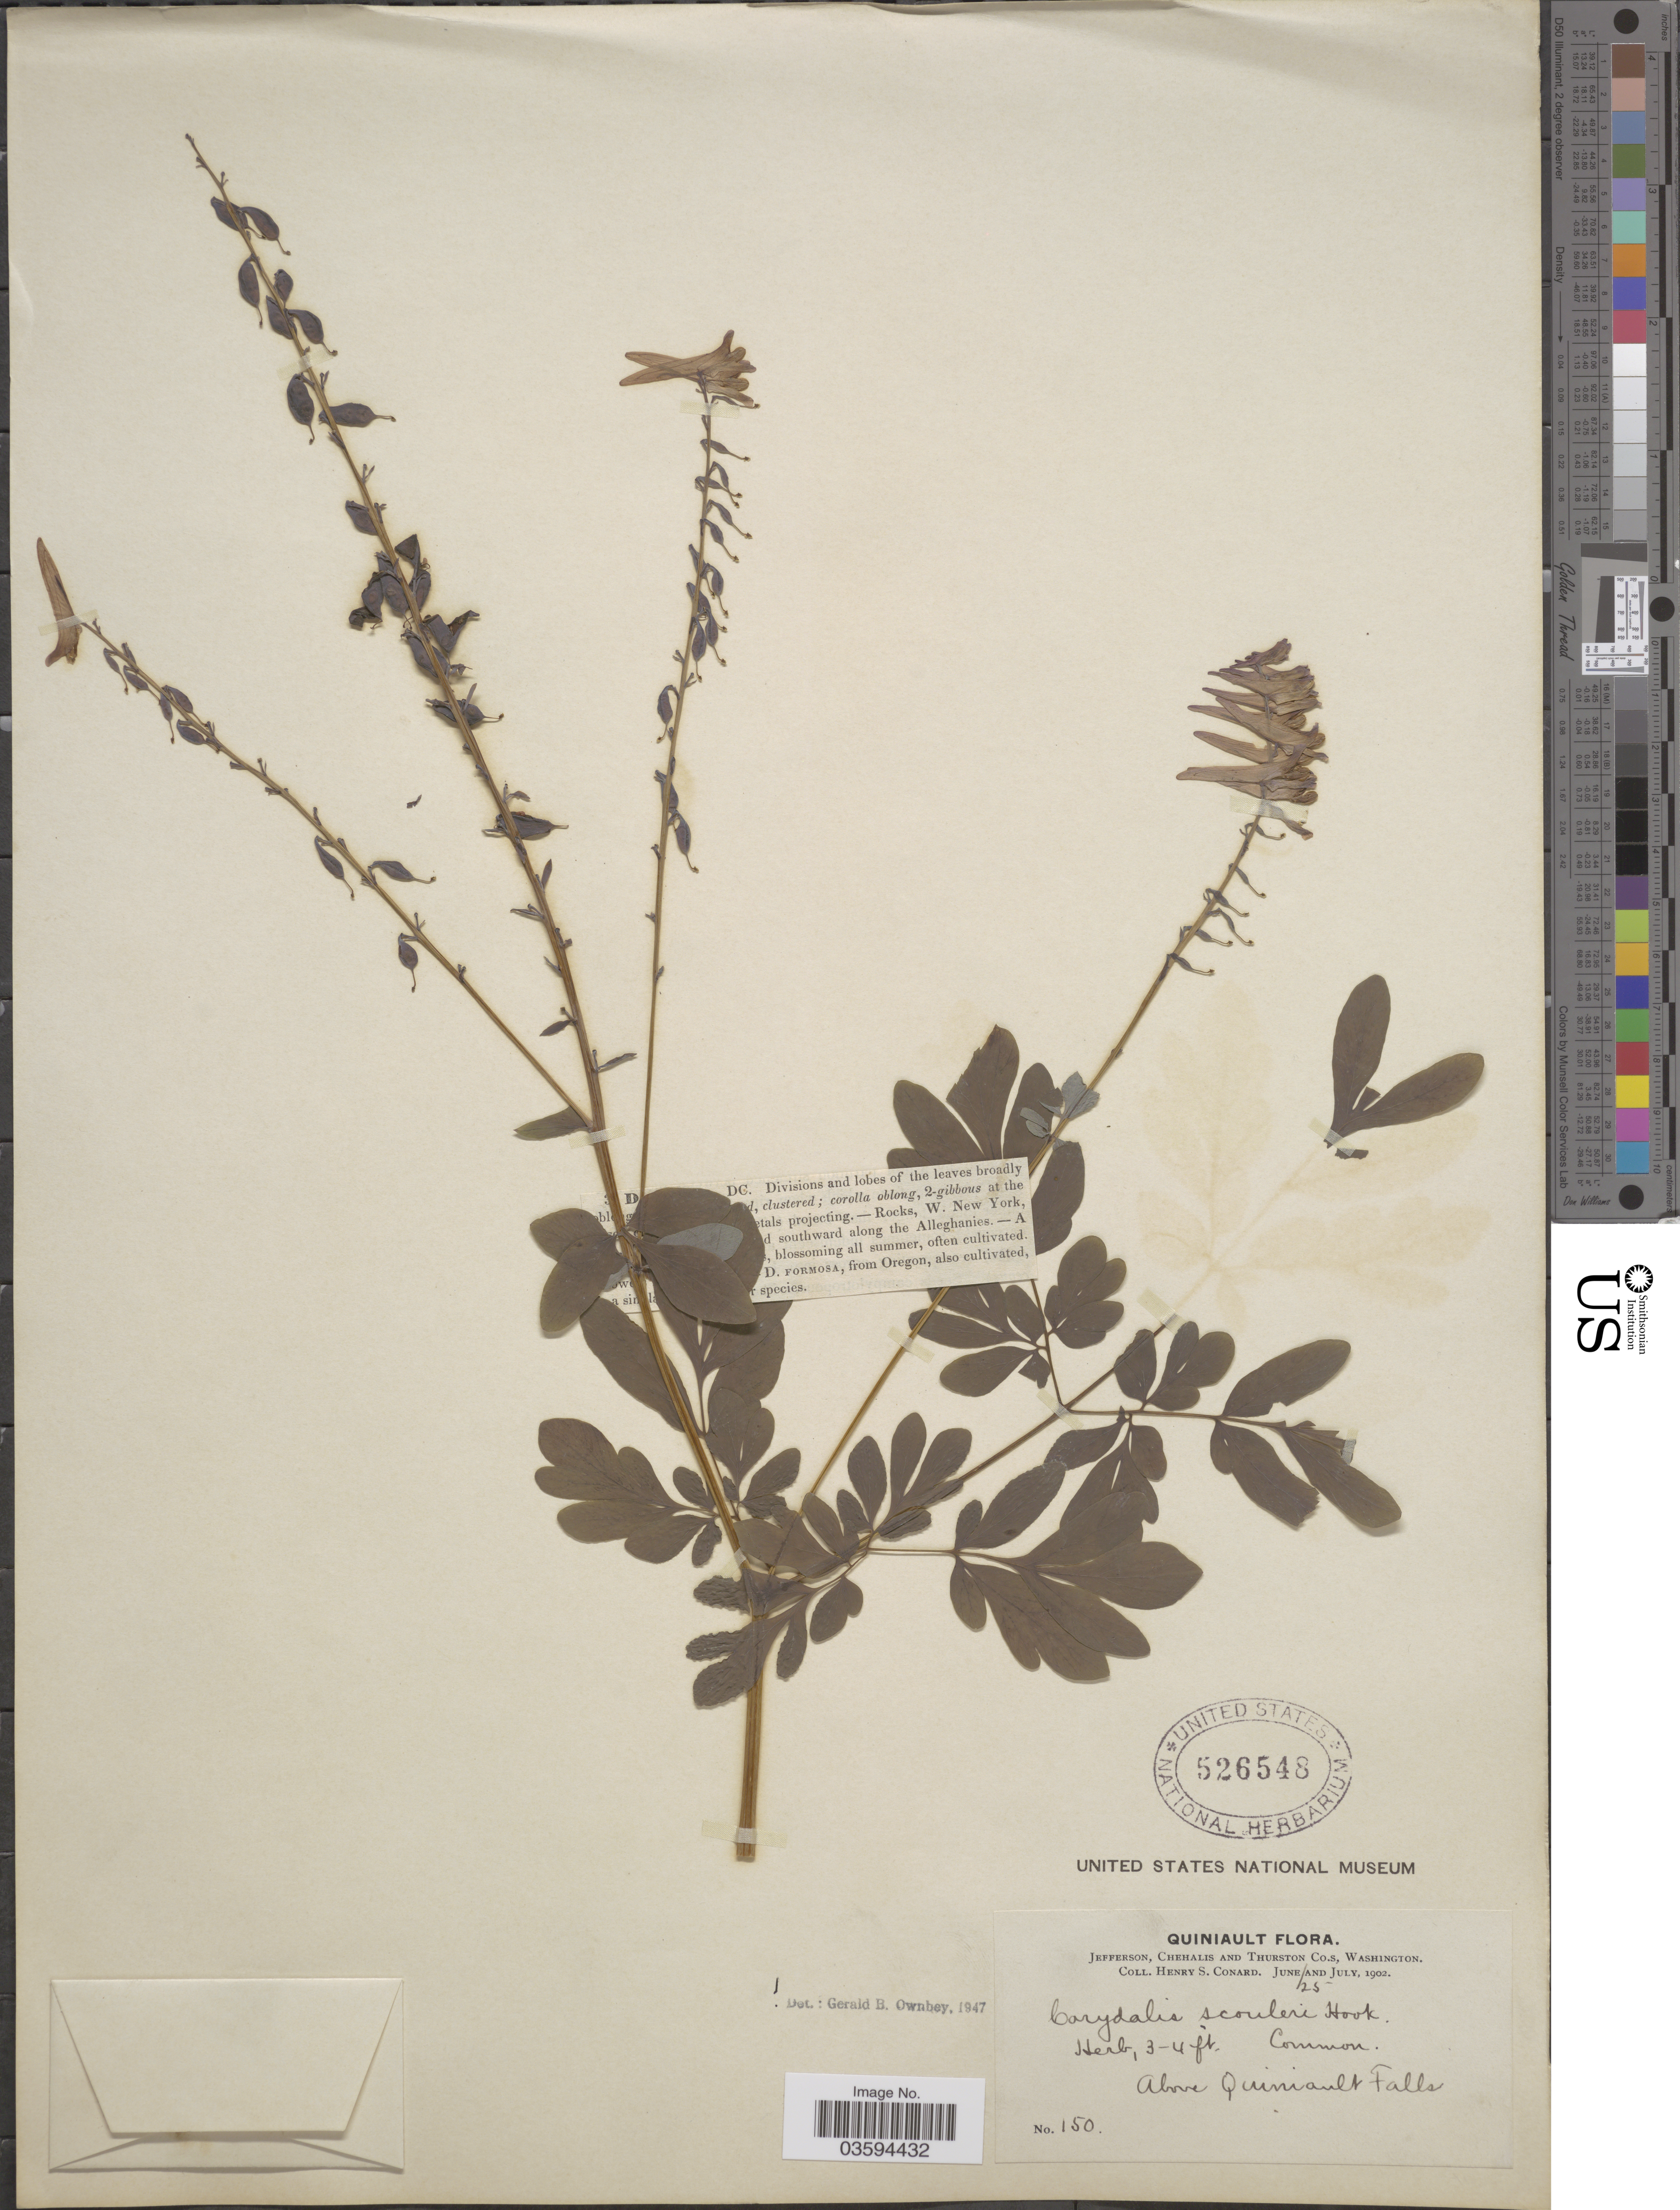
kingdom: Plantae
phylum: Tracheophyta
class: Magnoliopsida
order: Ranunculales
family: Papaveraceae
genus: Corydalis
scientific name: Corydalis scouleri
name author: Hook.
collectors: H. S. Conard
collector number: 150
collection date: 1902-06-25/1902-07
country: United States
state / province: Washington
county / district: Thurston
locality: Quiniault. Jefferson, Chehalis and Thurston Co.s. Above Quiniault Falls.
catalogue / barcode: US 526548